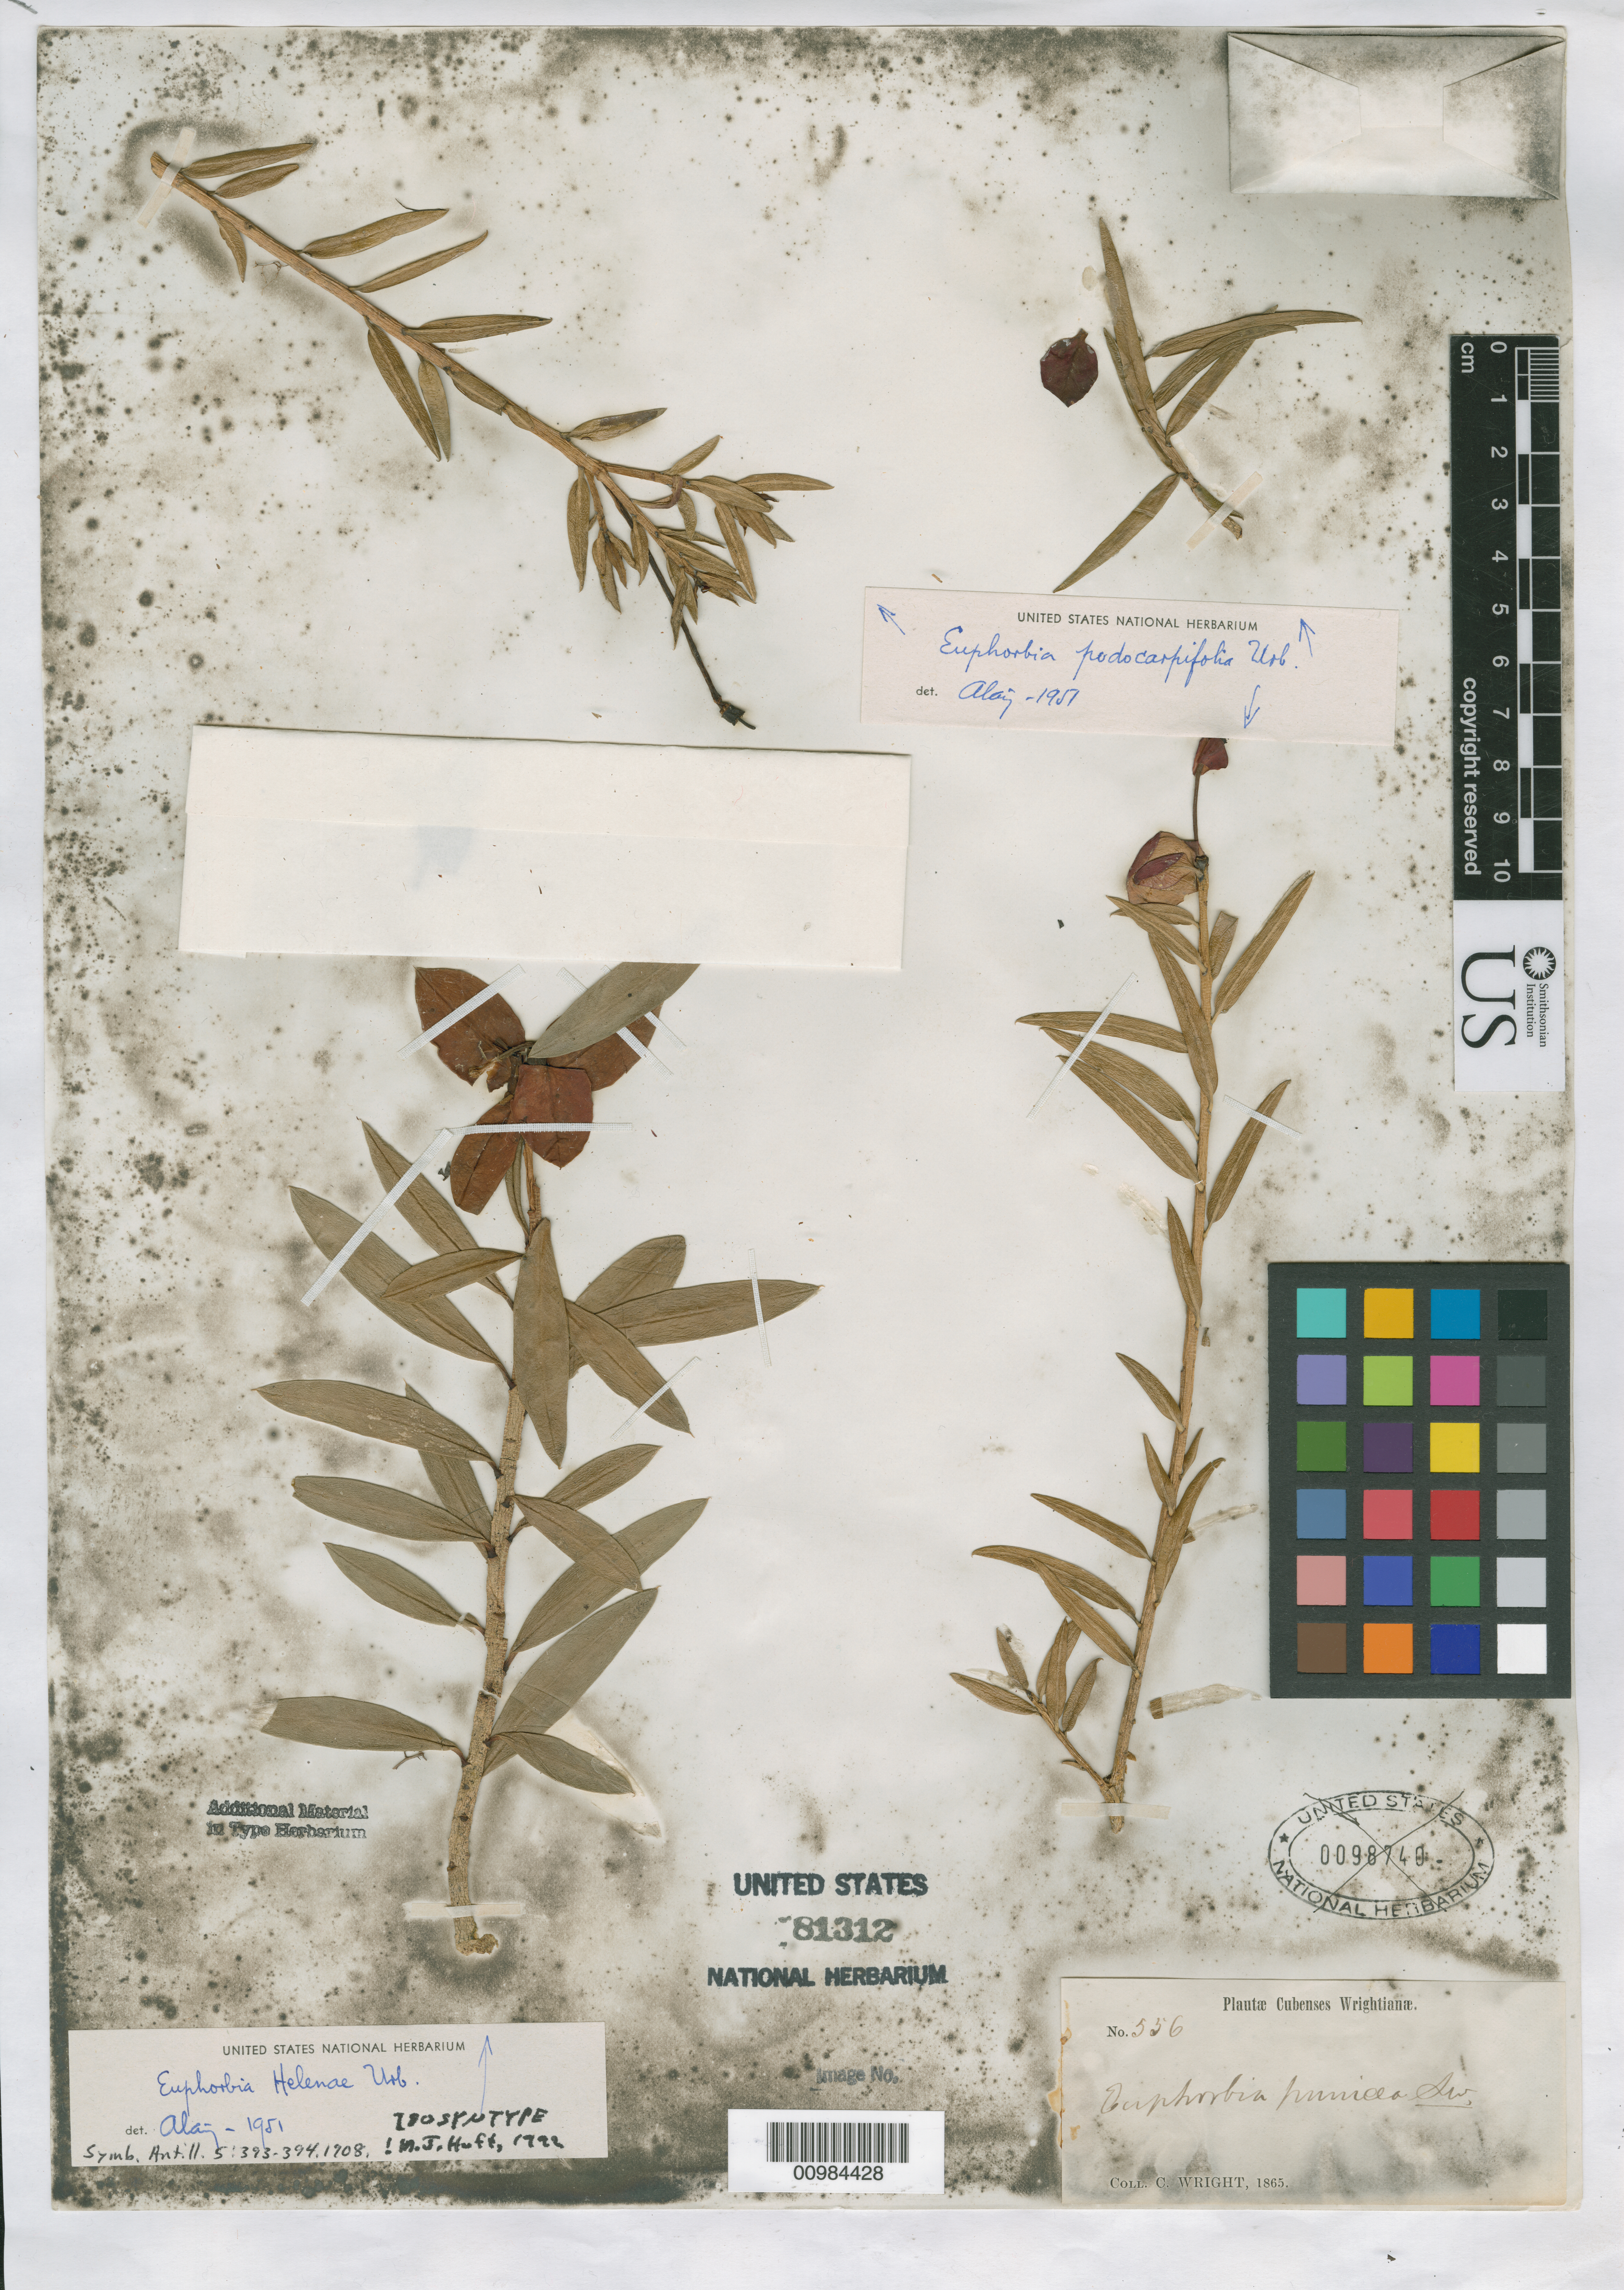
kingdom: Plantae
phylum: Tracheophyta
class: Magnoliopsida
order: Malpighiales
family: Euphorbiaceae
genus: Euphorbia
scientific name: Euphorbia helenae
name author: Urb.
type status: Isosyntype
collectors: C. Wright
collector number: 556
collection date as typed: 1865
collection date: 1865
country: Cuba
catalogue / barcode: US 81312